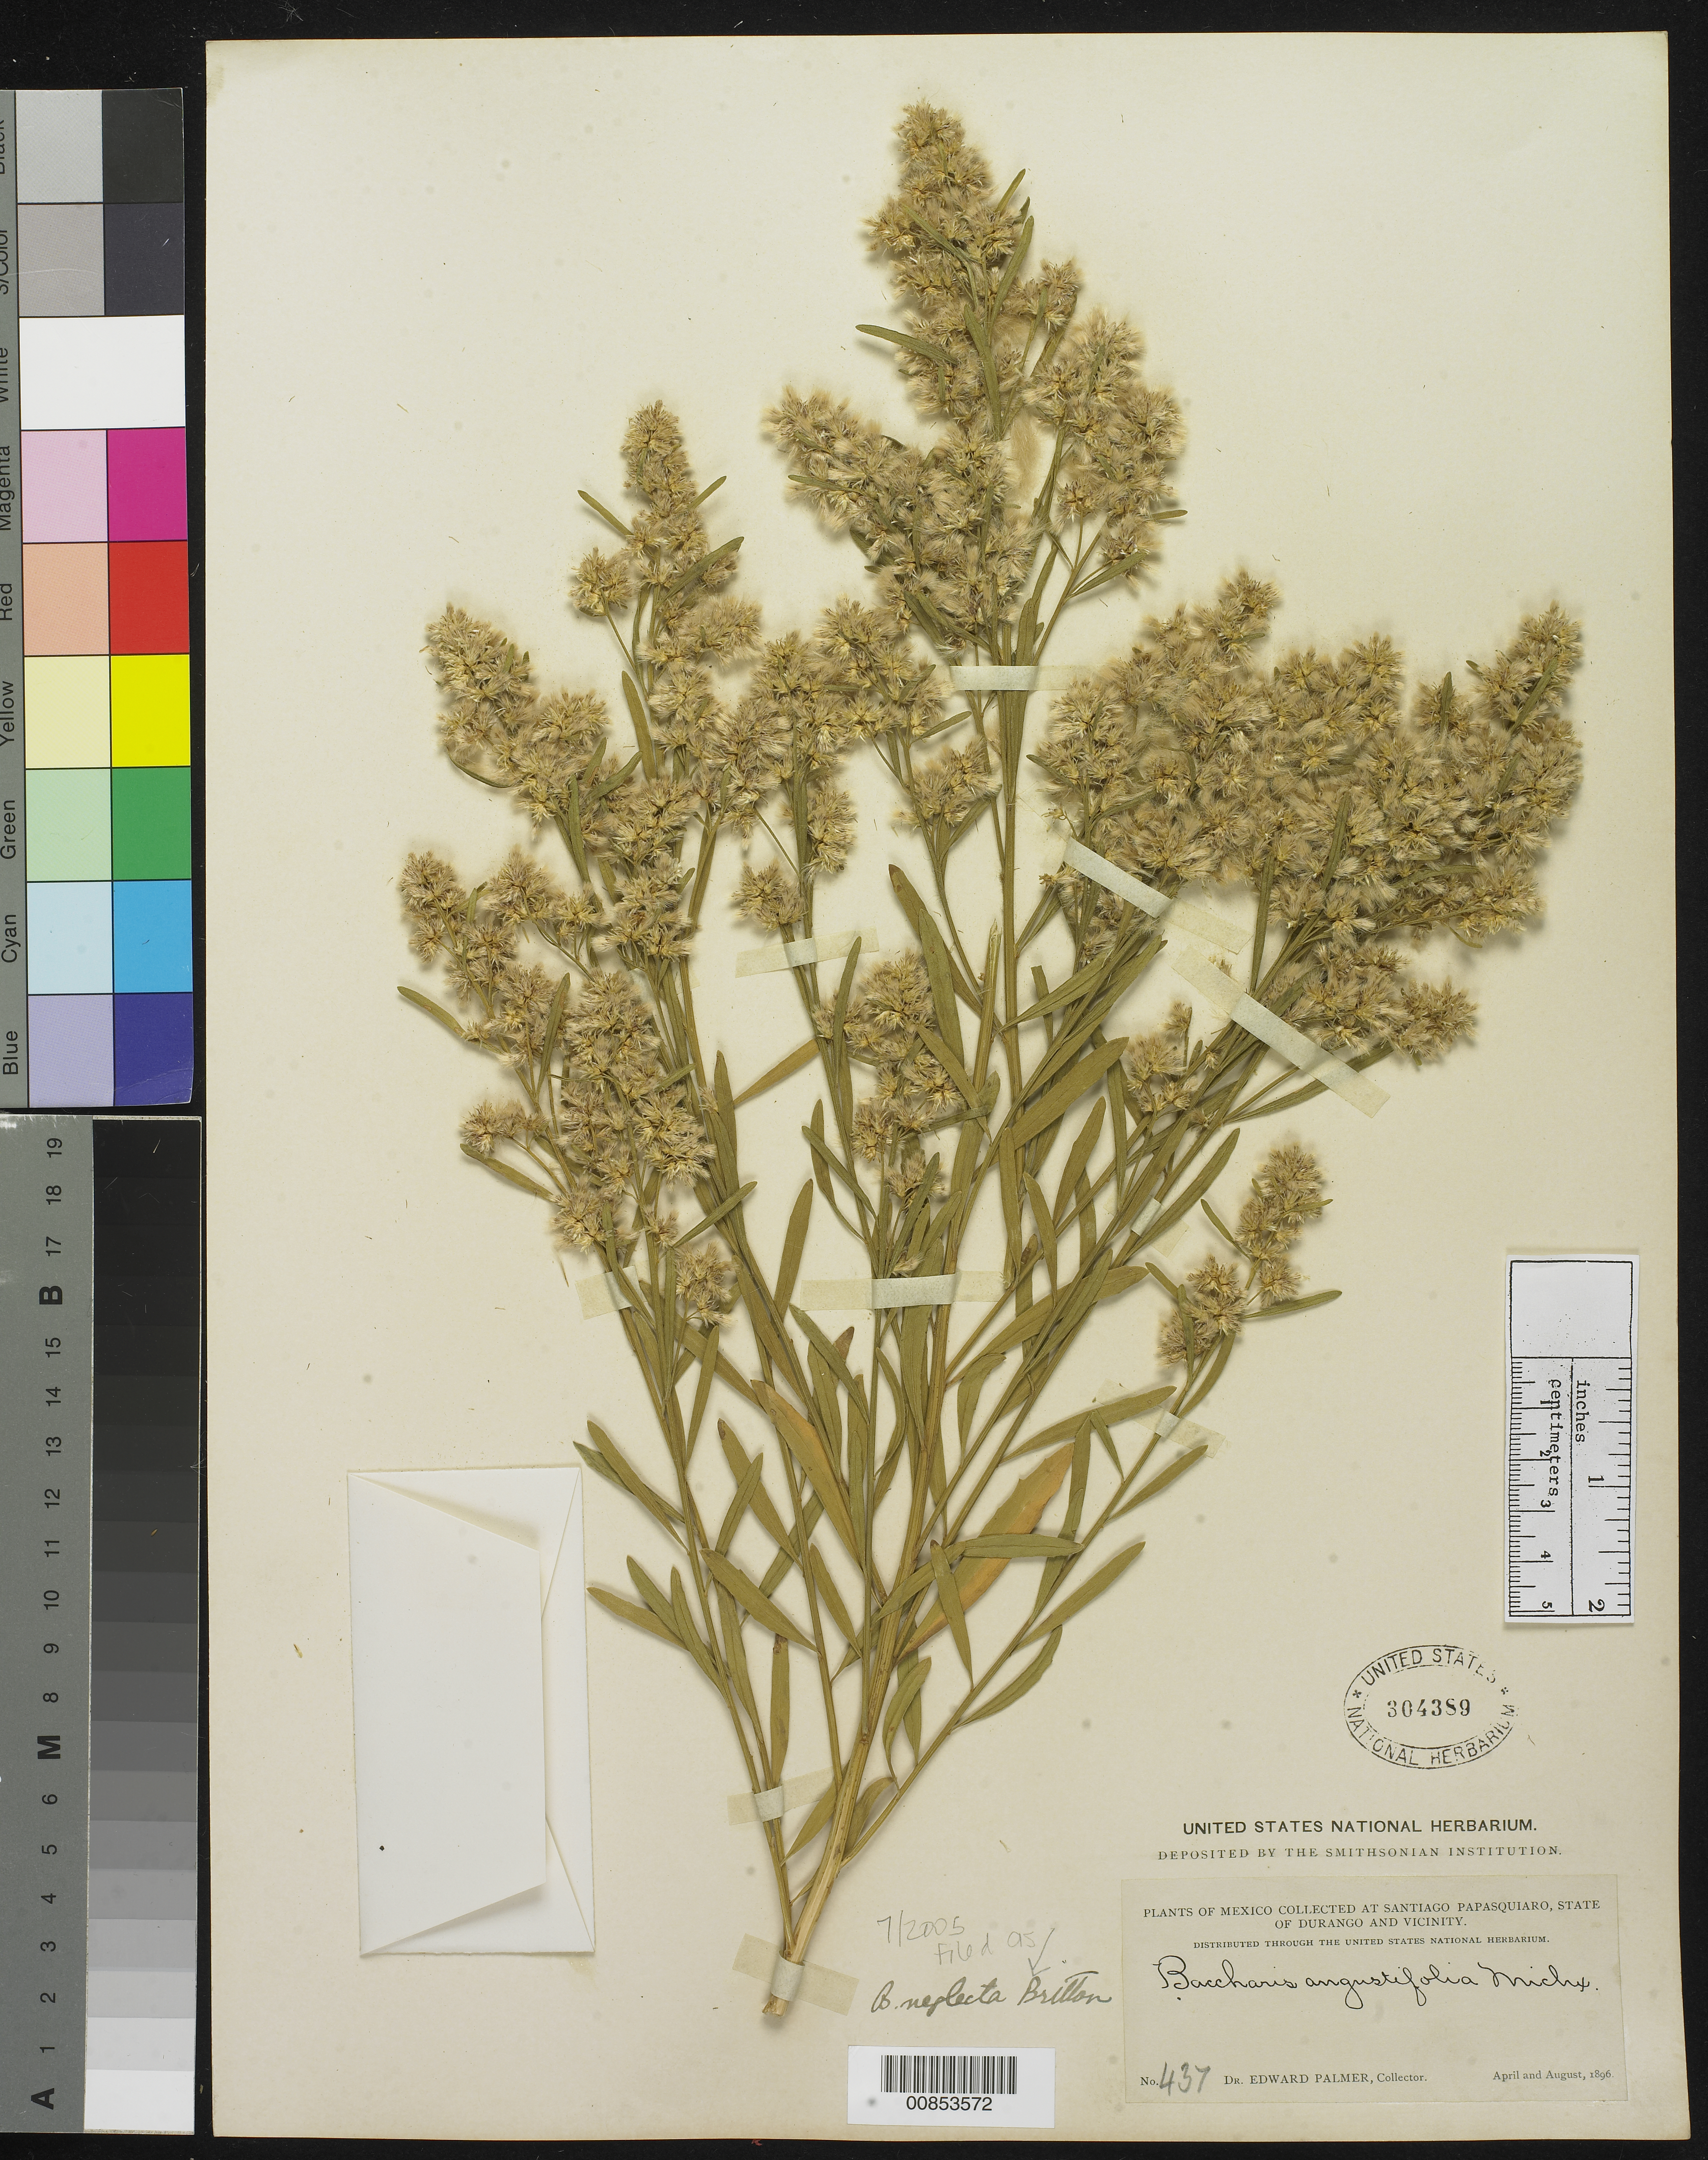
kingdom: Plantae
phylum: Tracheophyta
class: Magnoliopsida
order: Asterales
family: Asteraceae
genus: Baccharis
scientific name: Baccharis neglecta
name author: Britton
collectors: E. Palmer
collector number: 437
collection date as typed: Apr 1896 to -- Aug 1896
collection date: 1896-04/1896-08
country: Mexico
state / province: Durango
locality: Santiago Papasquiaro, Durango and vicinity.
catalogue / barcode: US 304389